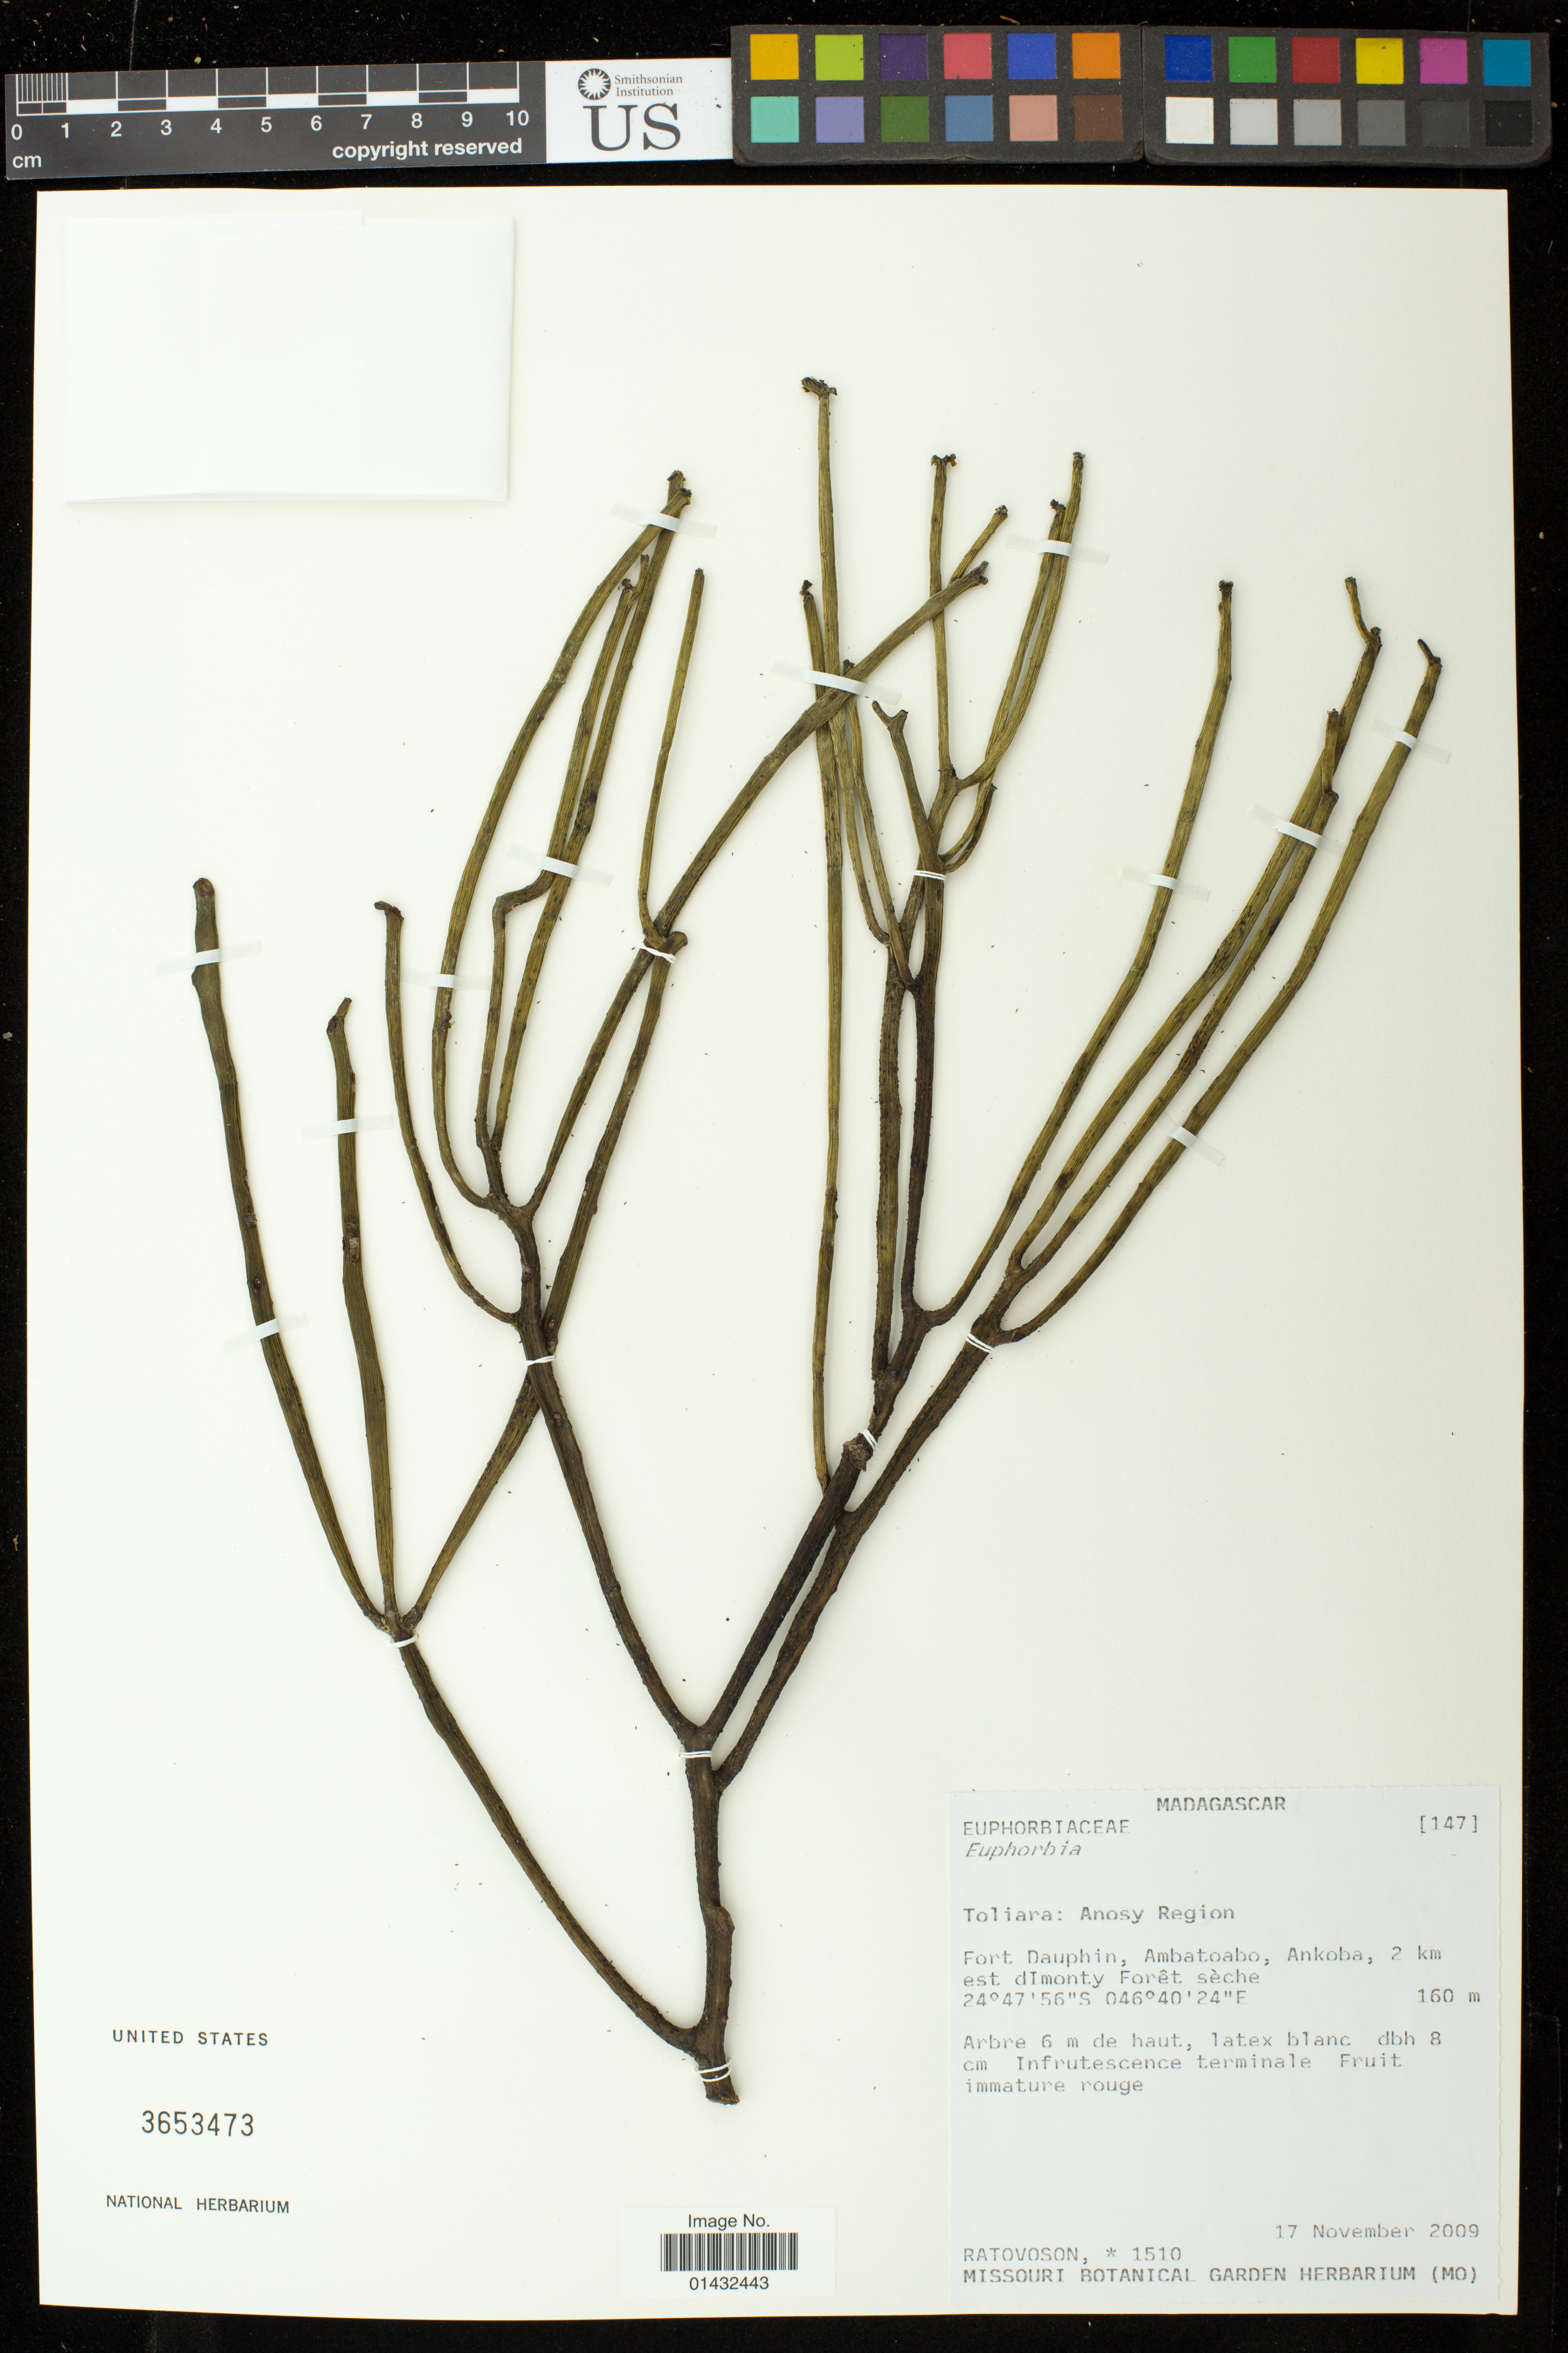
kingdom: Plantae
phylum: Tracheophyta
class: Magnoliopsida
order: Malpighiales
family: Euphorbiaceae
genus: Euphorbia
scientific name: Euphorbia sp.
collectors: F. Ratovoson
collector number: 1510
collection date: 2009-11-17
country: Madagascar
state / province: Atsimo-Andrefana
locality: Toliara: Anosy Region; Fort Dauphin, Ambatoabo, Ankoba, 2 km est. dImonty Foret seche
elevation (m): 160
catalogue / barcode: US 3653473